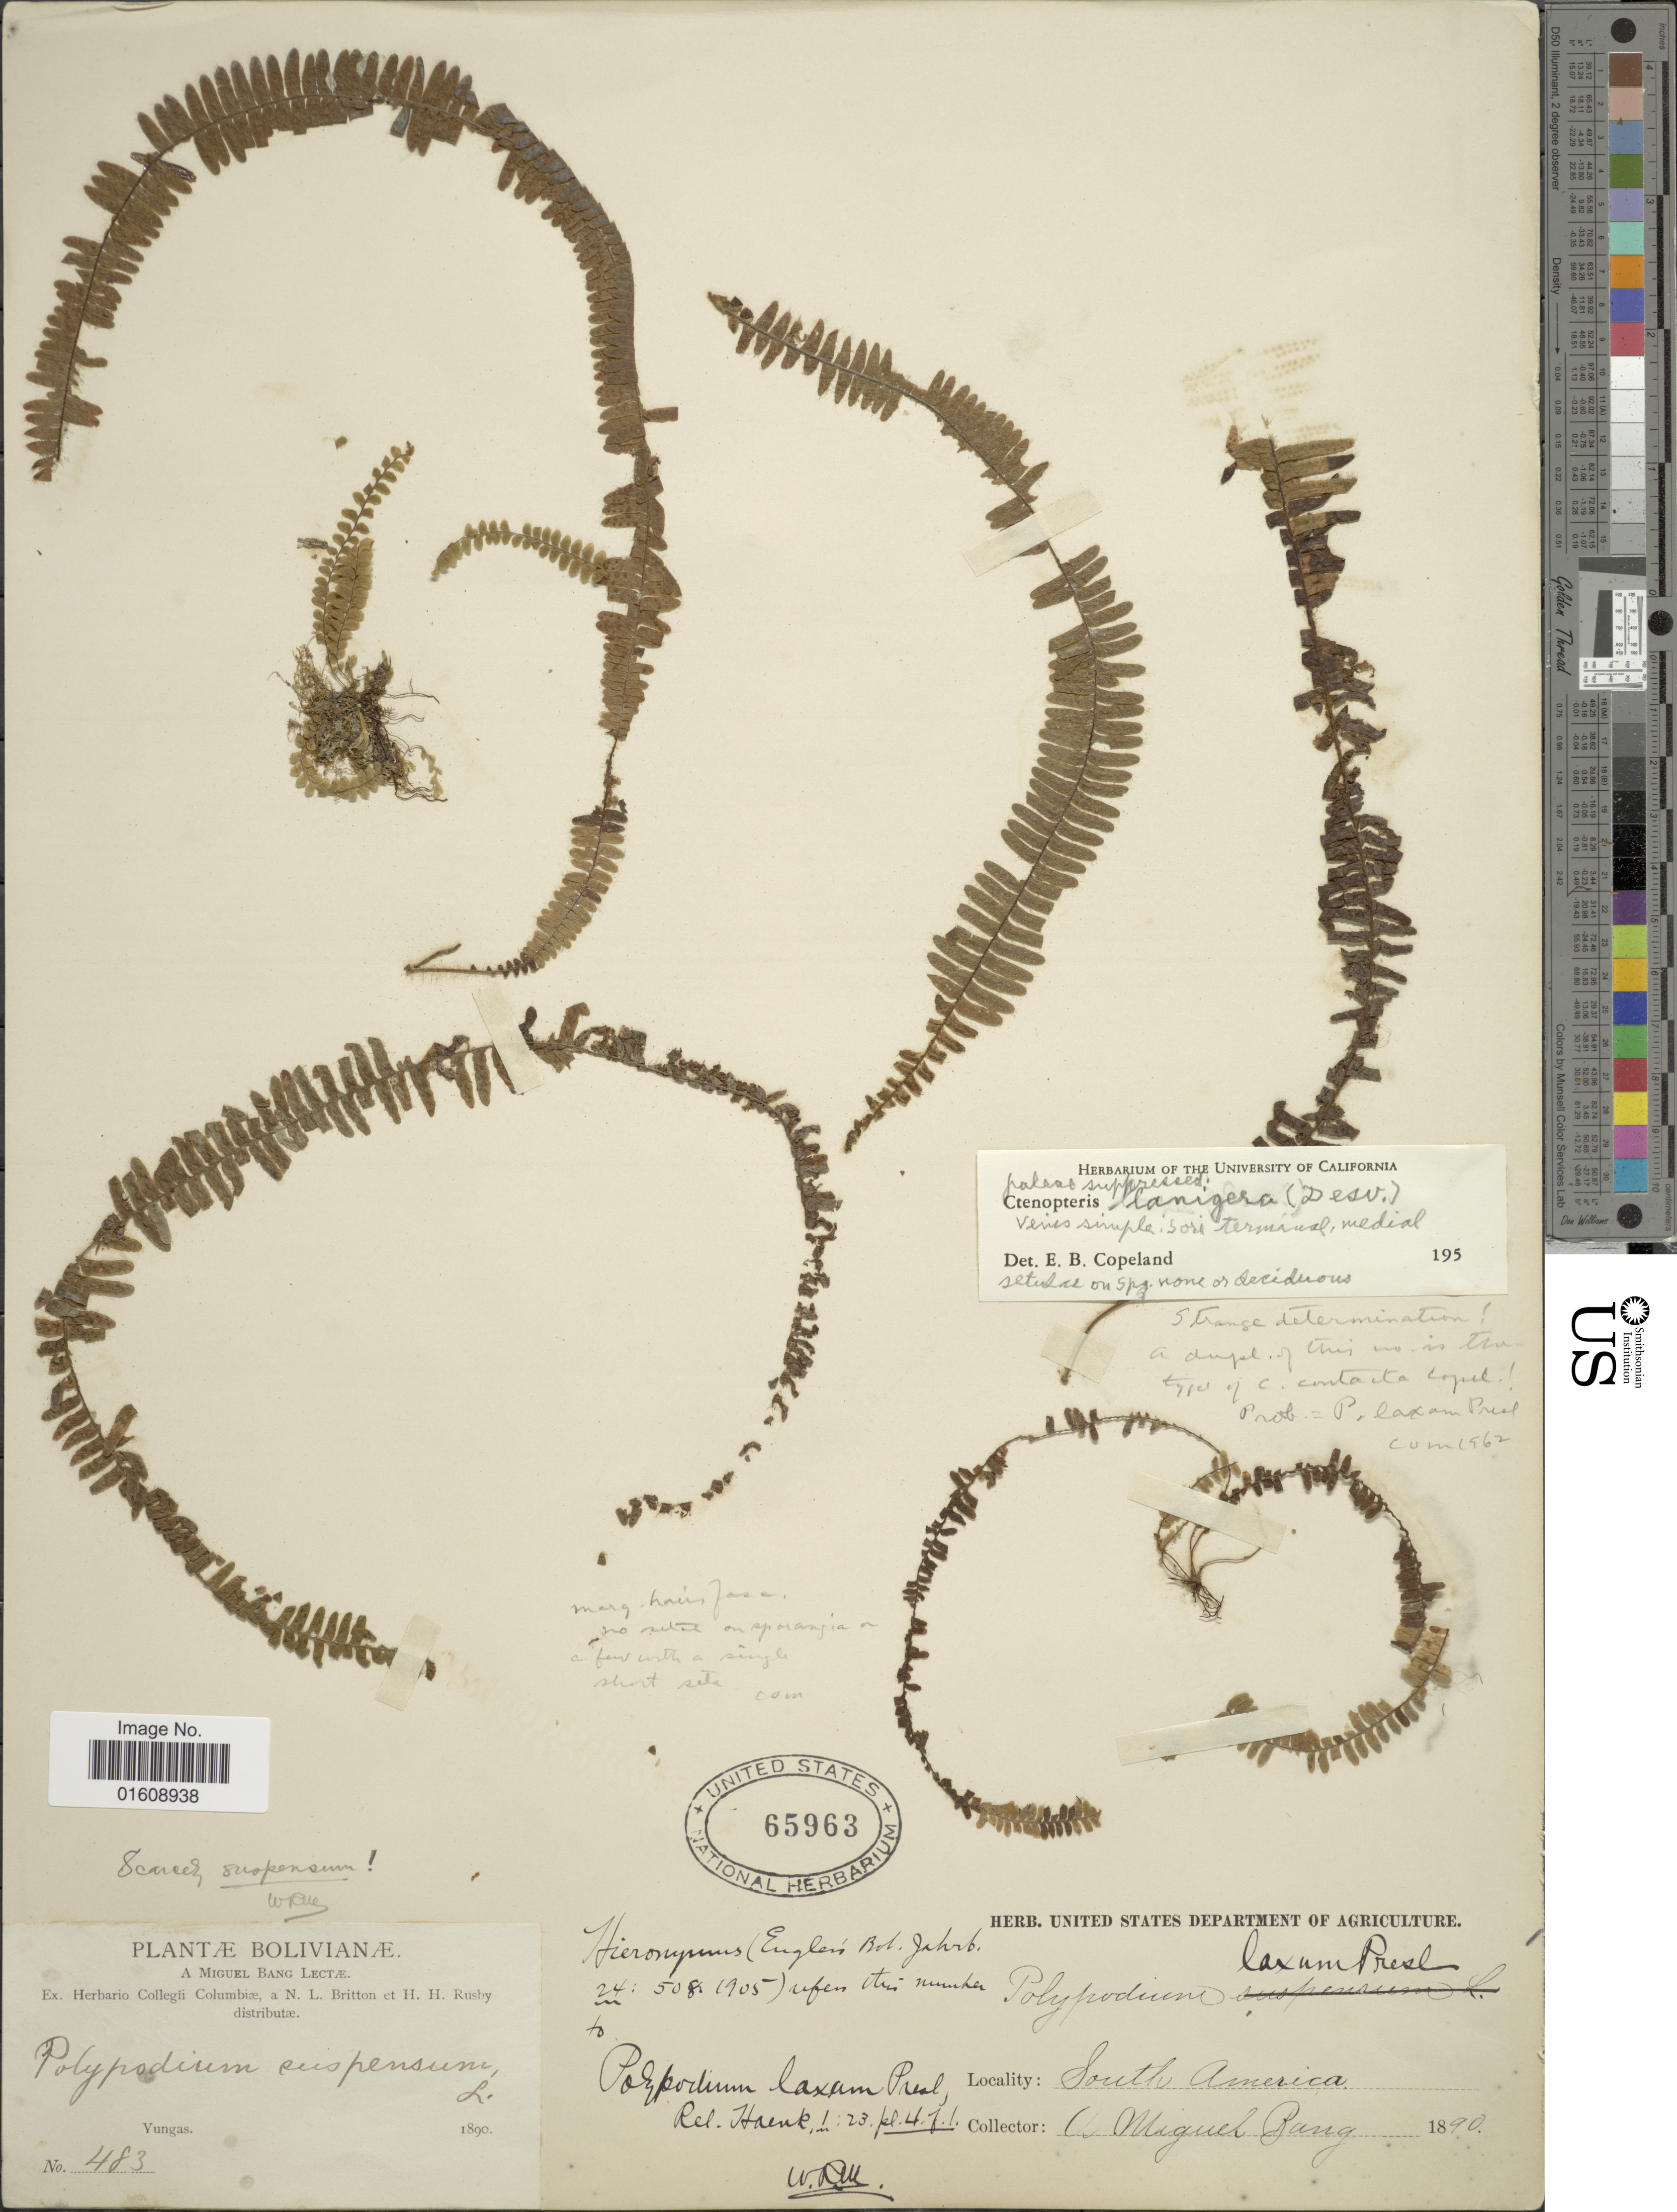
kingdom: Plantae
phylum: Tracheophyta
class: Polypodiopsida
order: Polypodiales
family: Polypodiaceae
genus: Alansmia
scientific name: Alansmia laxa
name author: (C. Presl) Moguel & M. Kessler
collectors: M. Bang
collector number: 483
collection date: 1890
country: Bolivia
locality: Bolivianæ, South America, Yungas.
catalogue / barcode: US 65963